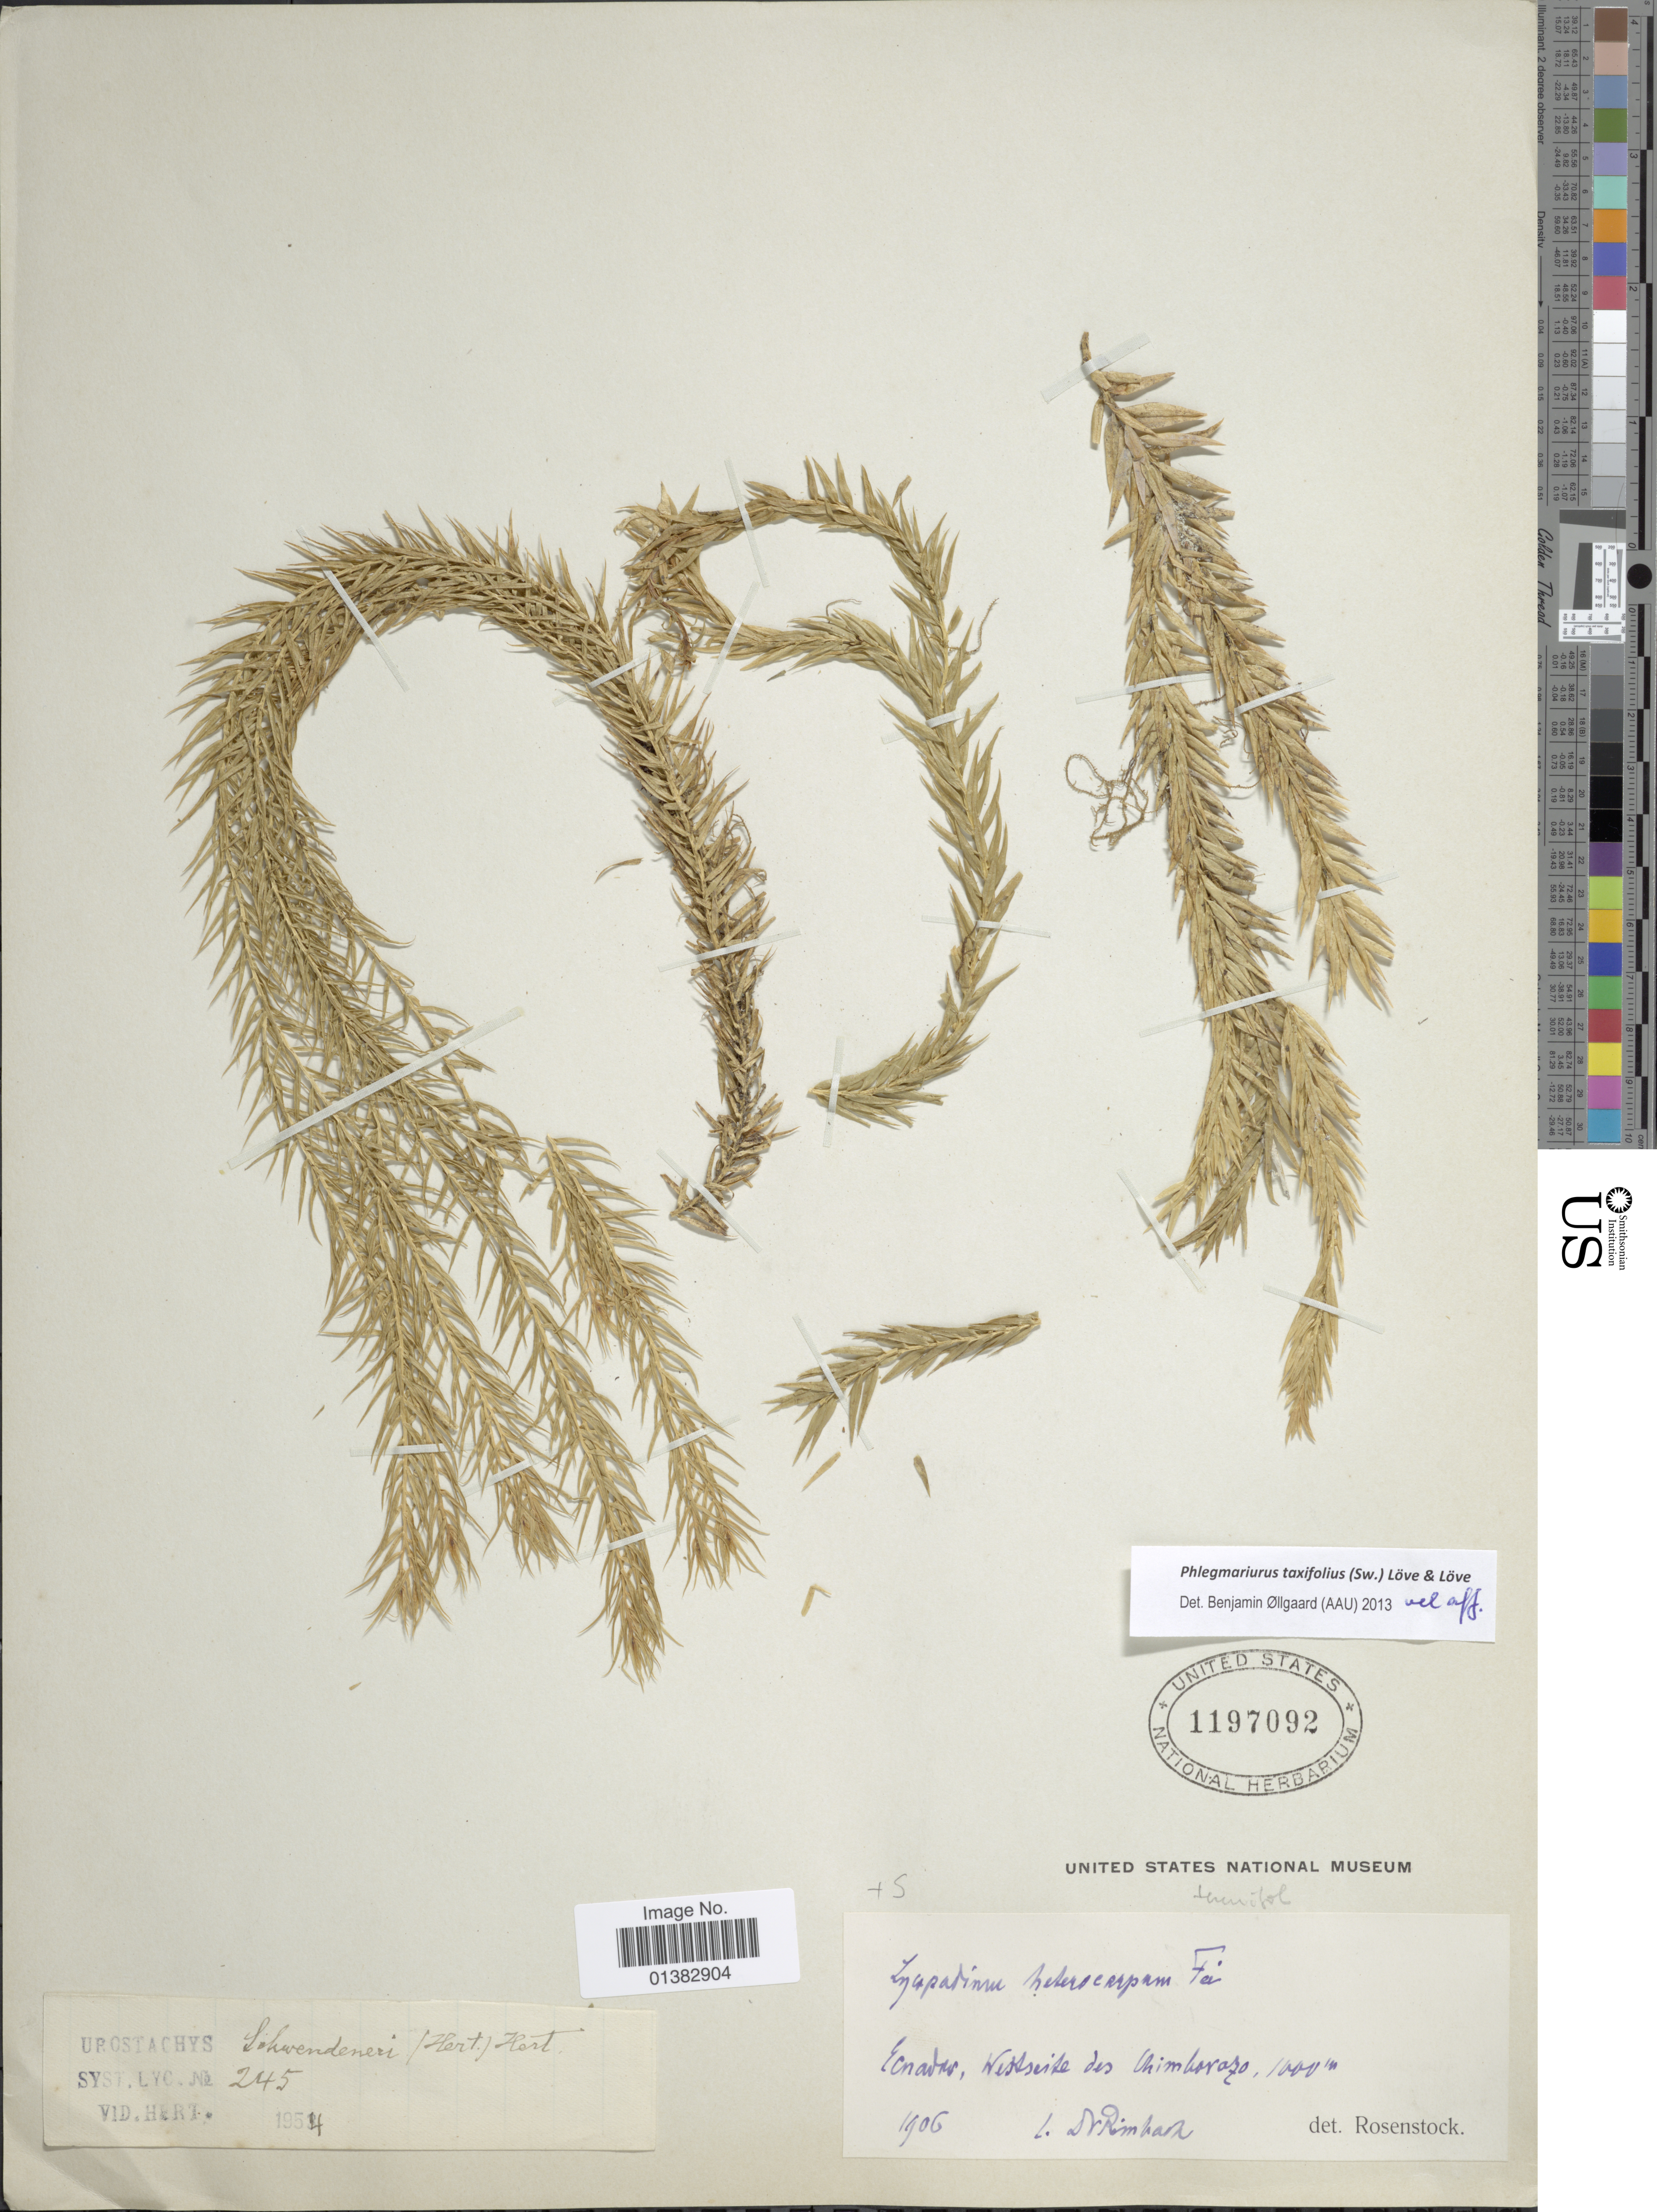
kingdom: Plantae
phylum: Tracheophyta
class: Lycopodiopsida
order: Lycopodiales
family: Lycopodiaceae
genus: Phlegmariurus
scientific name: Phlegmariurus taxifolius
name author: (Sw.) Á. Löve & D. Löve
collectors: Rimbach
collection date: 1906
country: Ecuador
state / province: Chimborazo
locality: Westseite des Chimborazo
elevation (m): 1000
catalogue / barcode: US 1197092